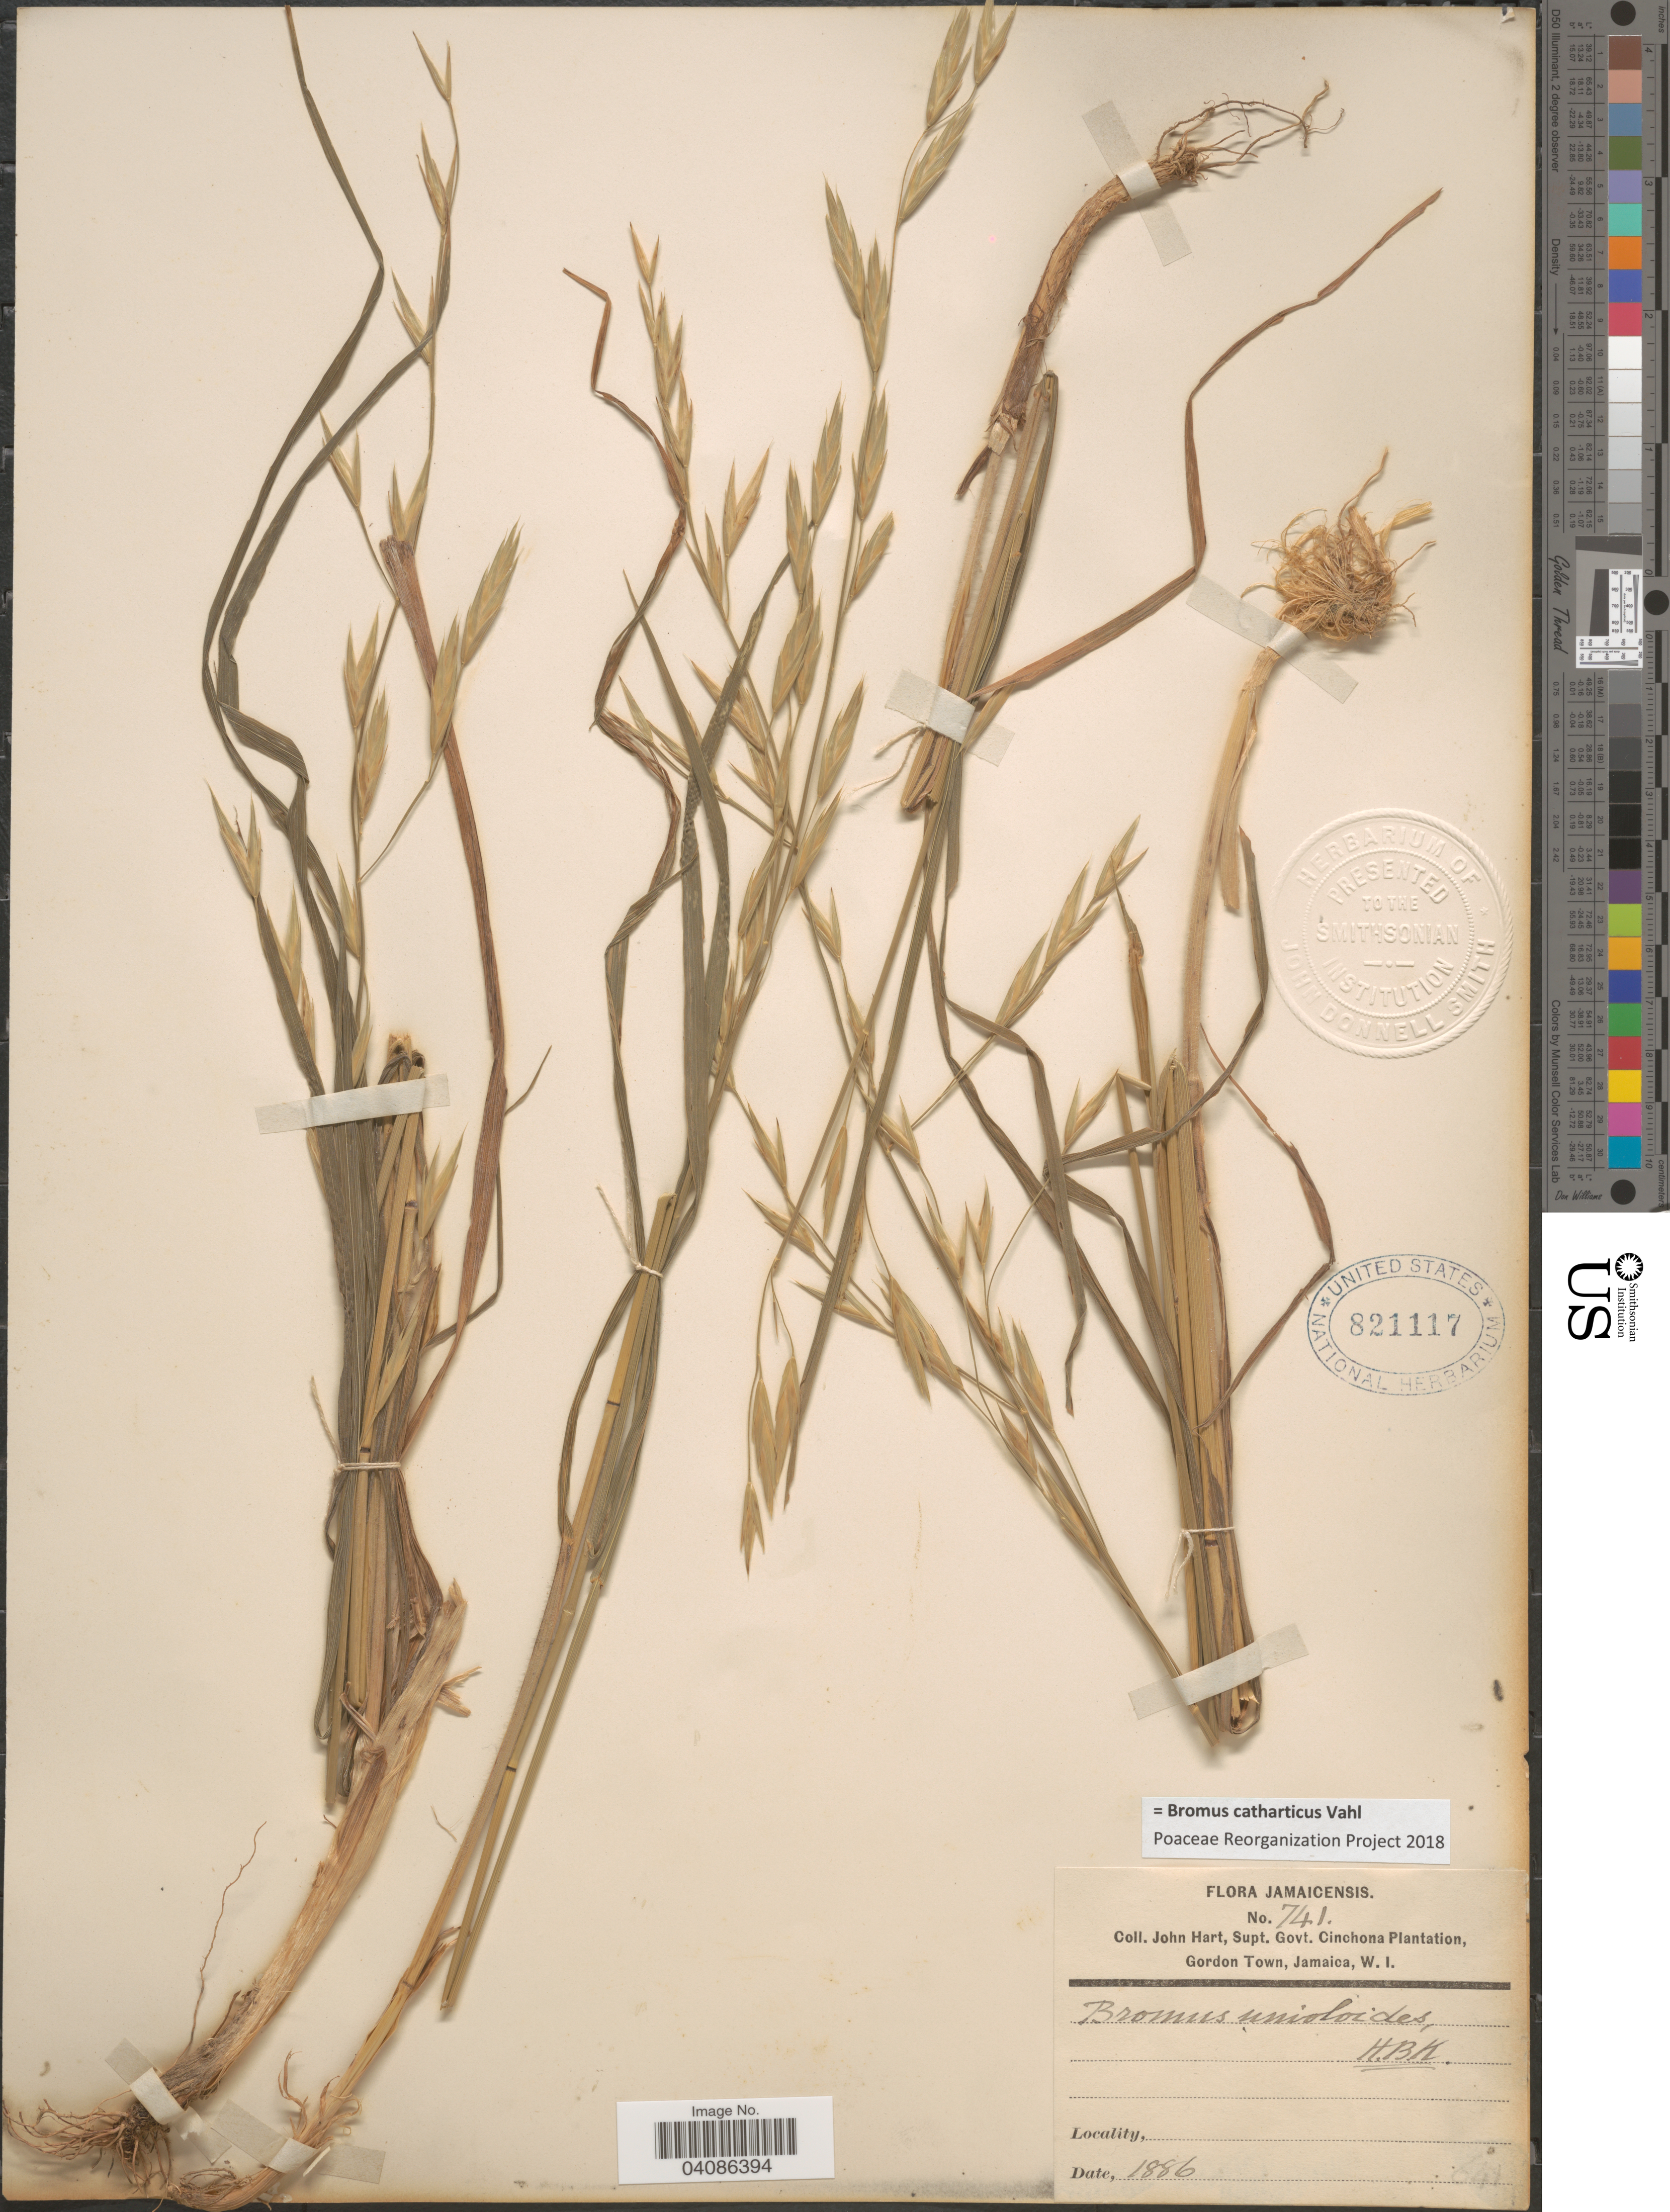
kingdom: Plantae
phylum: Tracheophyta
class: Liliopsida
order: Poales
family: Poaceae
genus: Bromus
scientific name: Bromus catharticus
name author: Vahl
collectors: J. H. Hart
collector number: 741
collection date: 1886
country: Jamaica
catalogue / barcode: US 821117